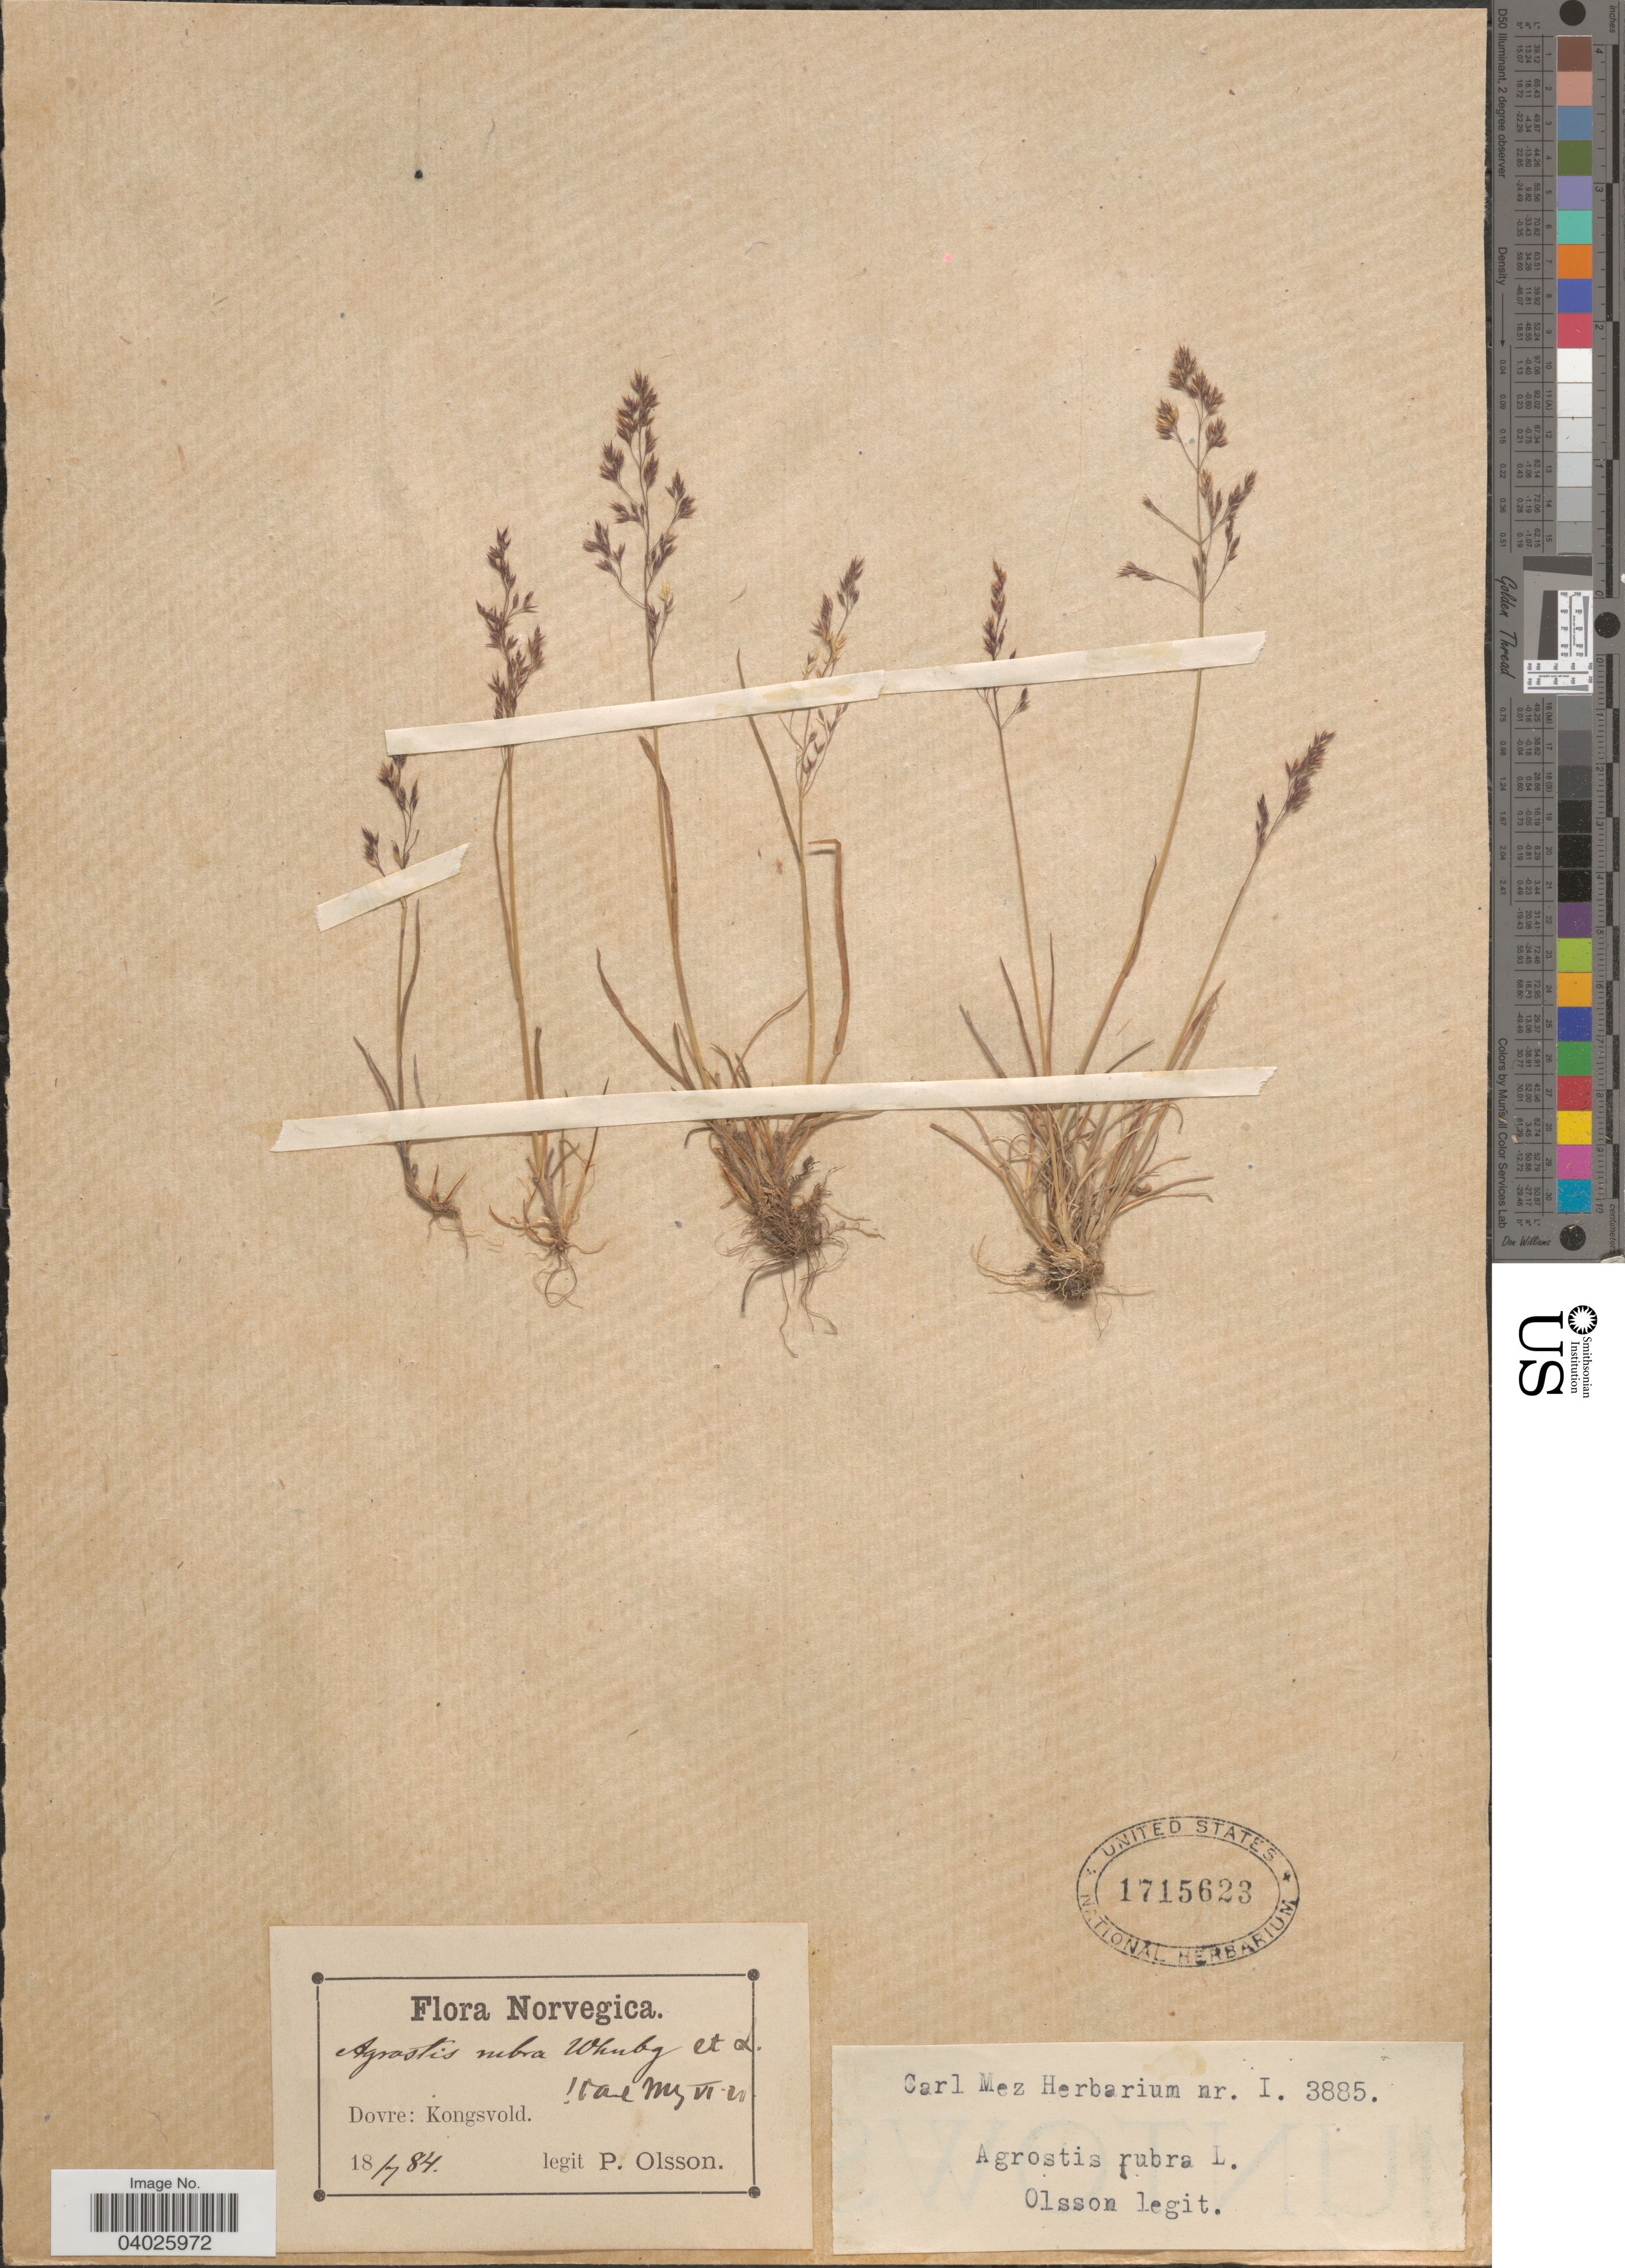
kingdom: Plantae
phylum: Tracheophyta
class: Liliopsida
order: Poales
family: Poaceae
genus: Agrostis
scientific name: Agrostis sp.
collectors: P. Olsson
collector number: I3885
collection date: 1884-07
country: Norway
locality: Norvegica. Dovre: Kongsvold.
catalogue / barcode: US 1715623